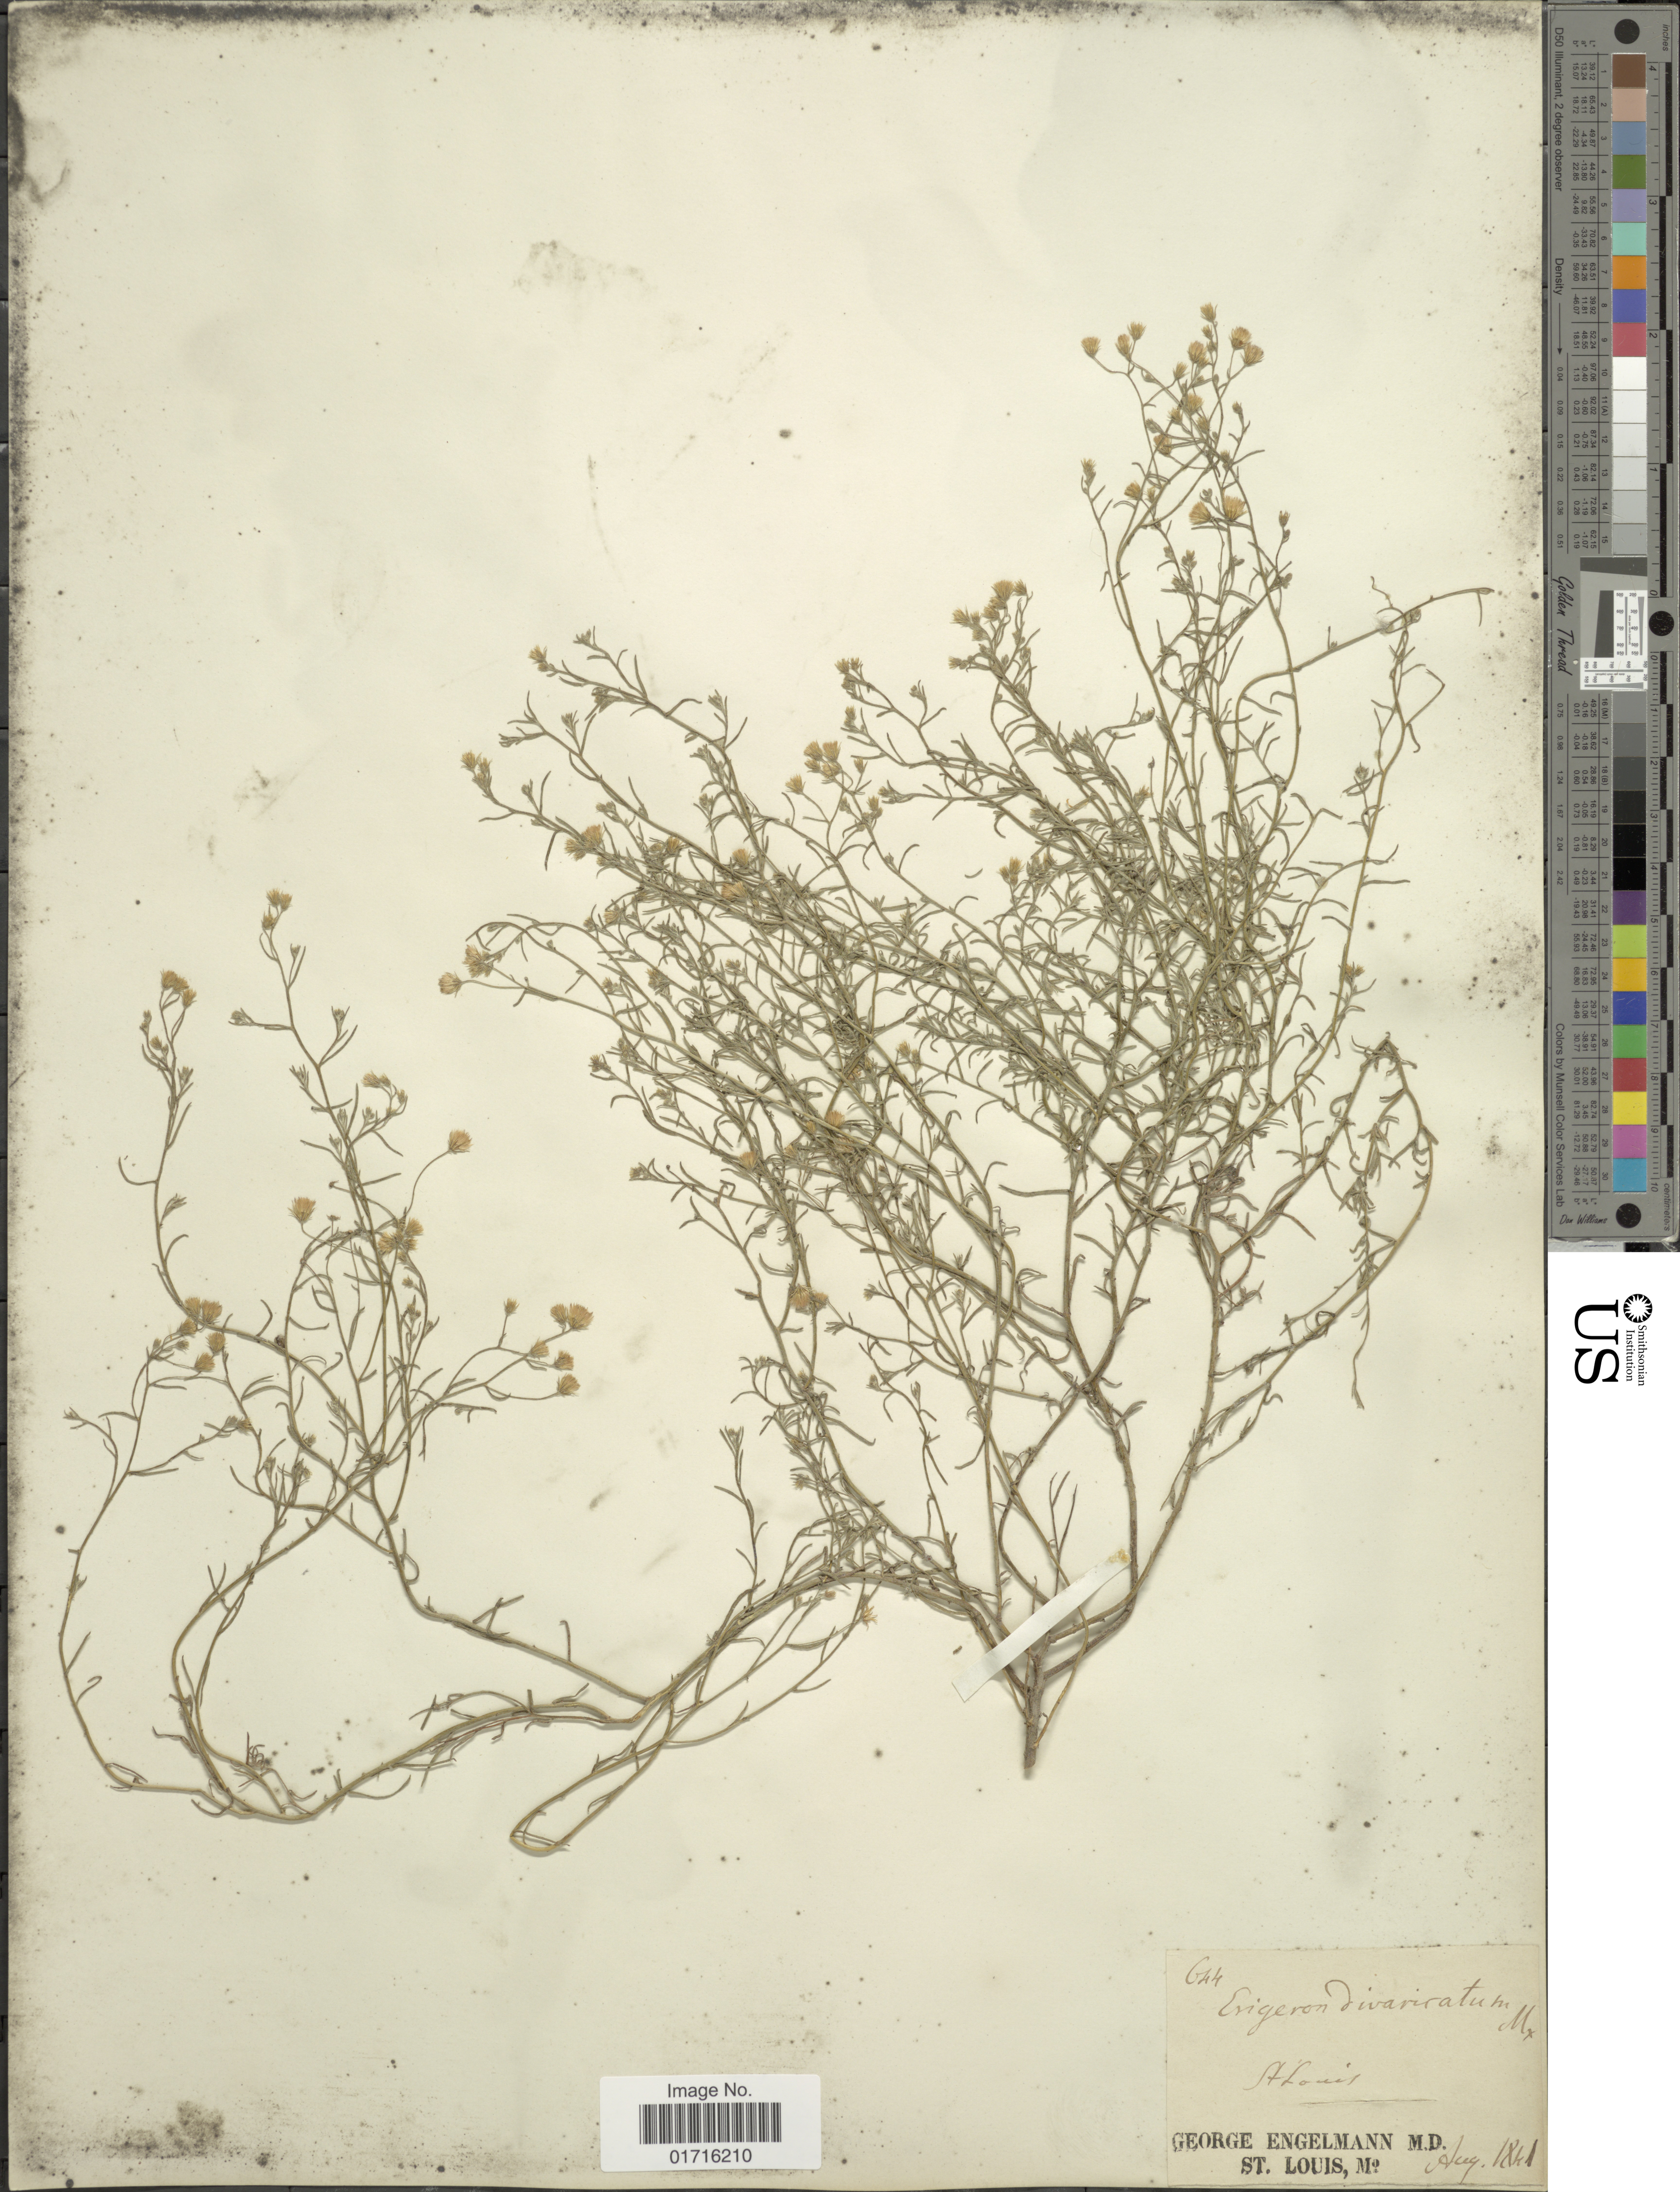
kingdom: Plantae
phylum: Tracheophyta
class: Magnoliopsida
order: Asterales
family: Asteraceae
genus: Conyza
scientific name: Conyza divaricata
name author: Spreng.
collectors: G. Engelmann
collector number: G44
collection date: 1841-08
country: United States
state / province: Missouri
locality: St. Louis, Mo.